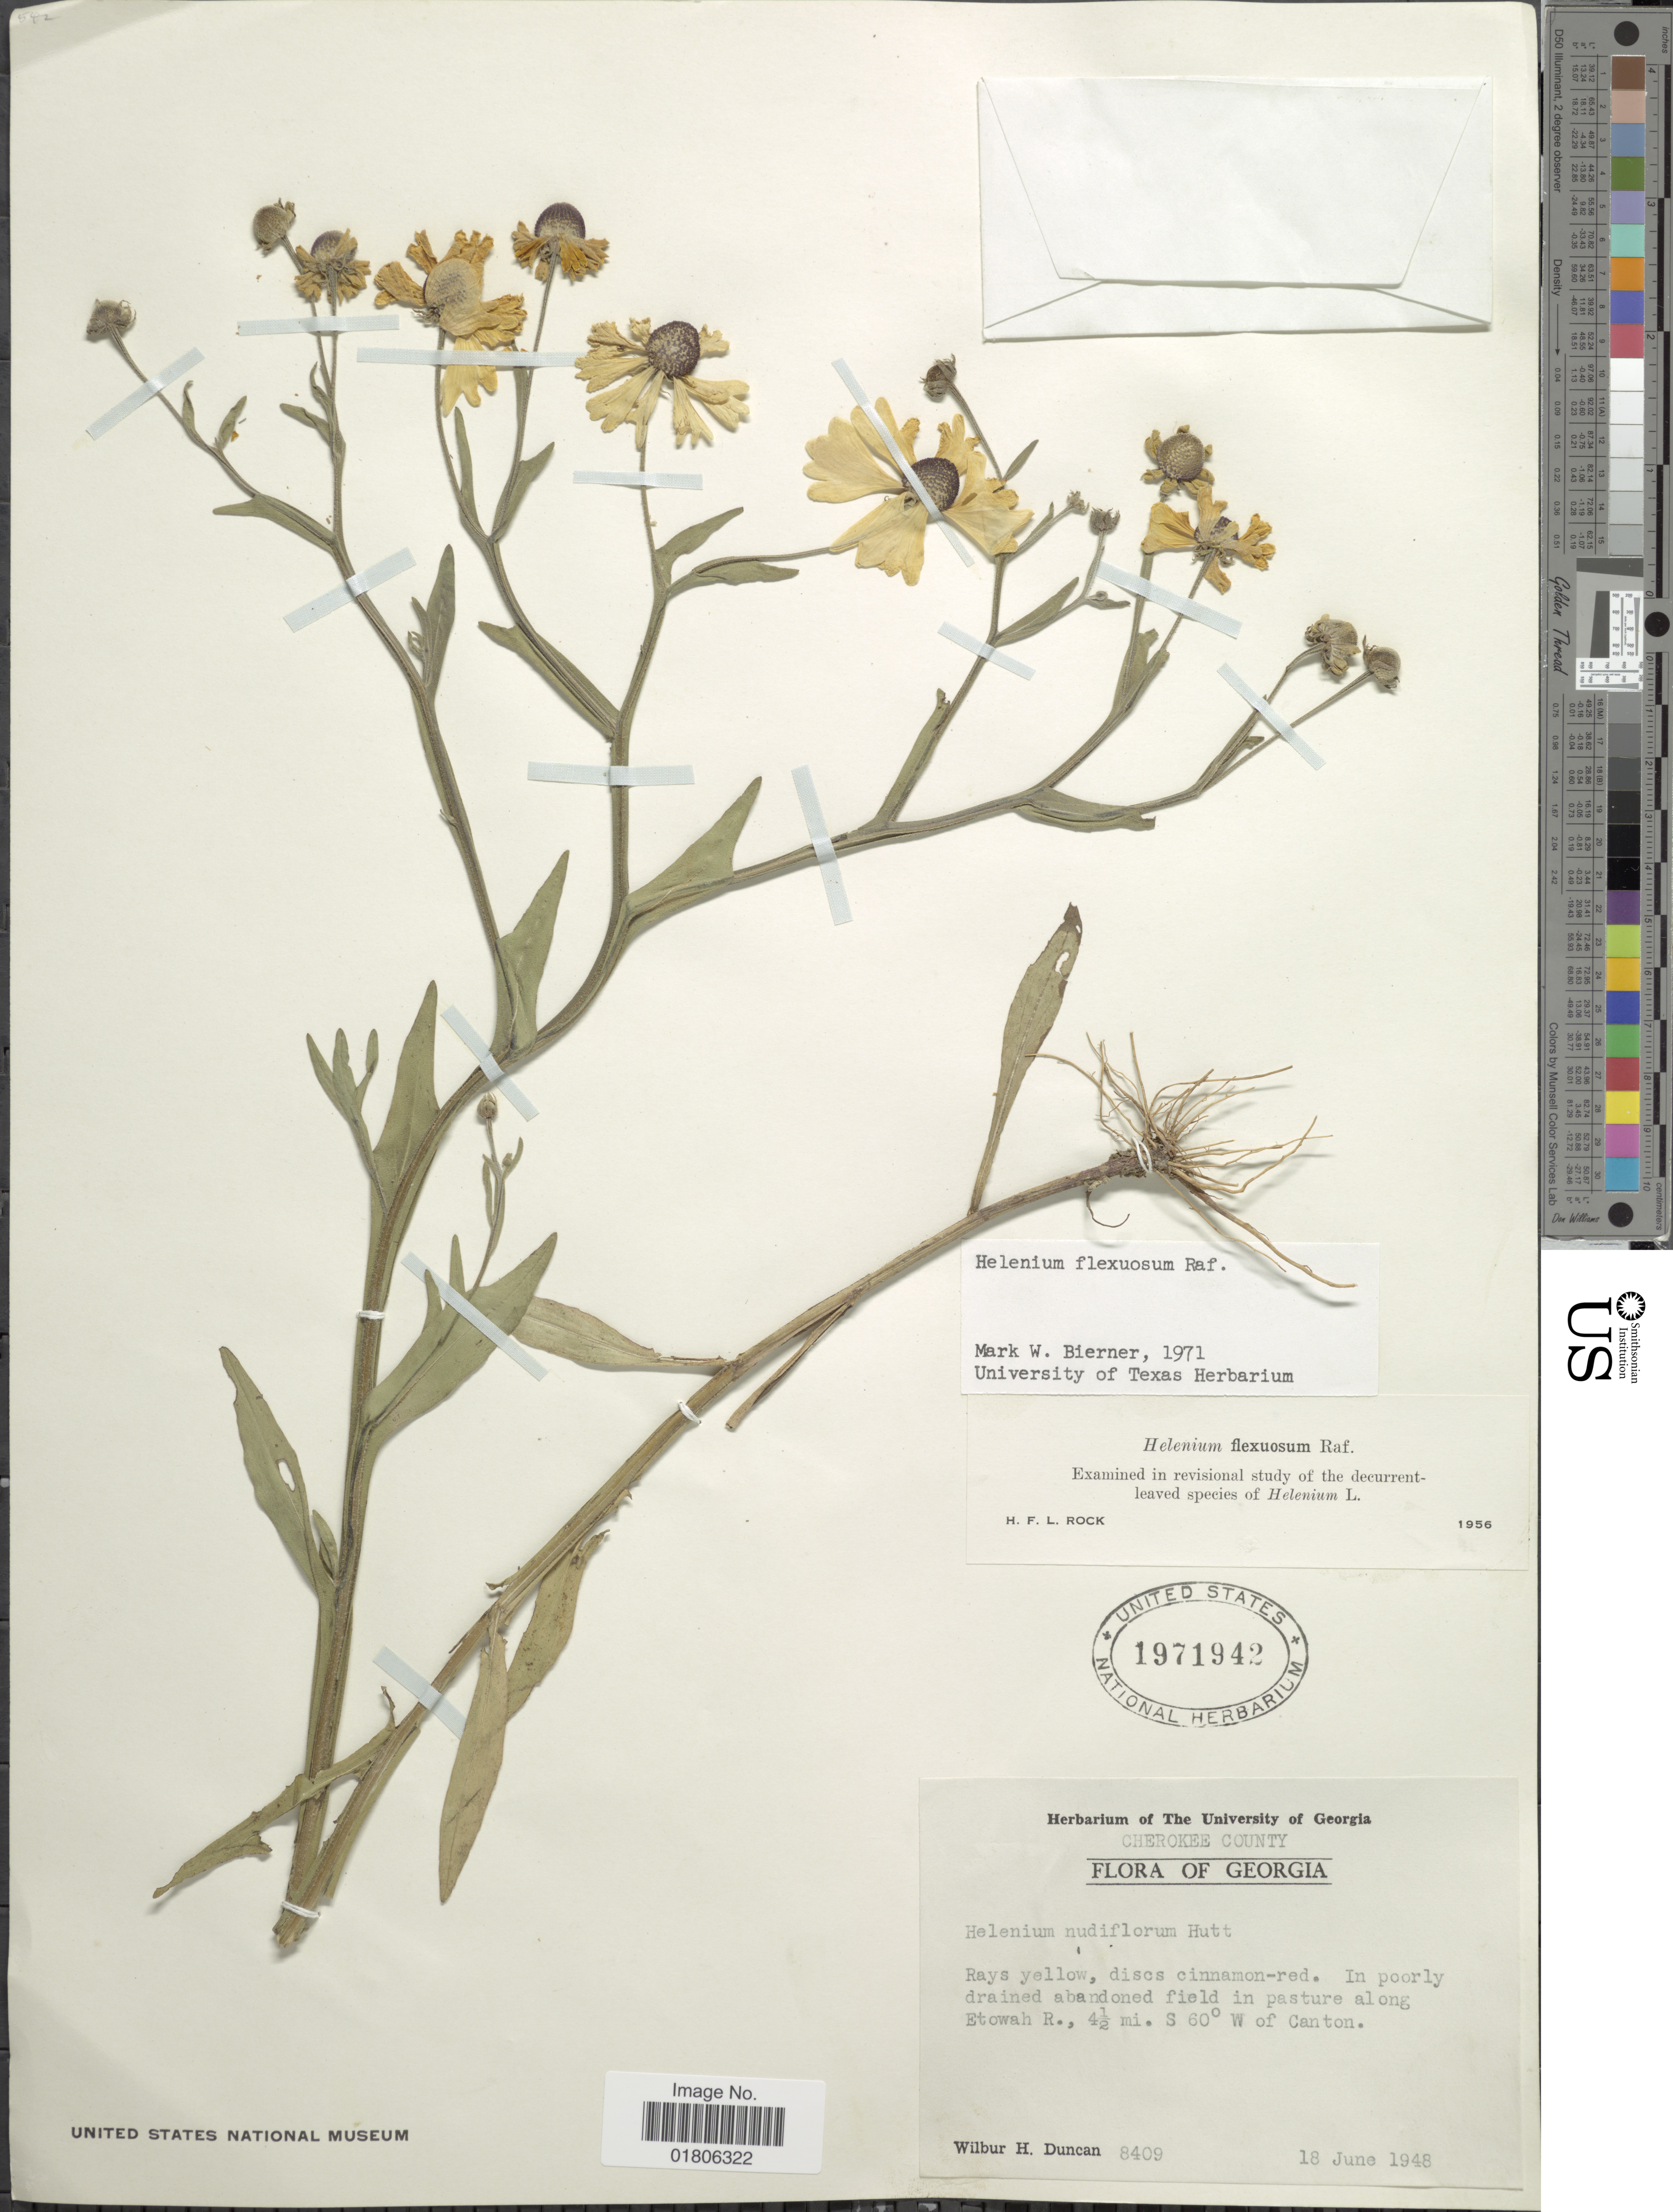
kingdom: Plantae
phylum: Tracheophyta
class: Magnoliopsida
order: Asterales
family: Asteraceae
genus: Helenium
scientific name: Helenium flexuosum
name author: Raf.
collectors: W. H. Duncan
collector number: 8409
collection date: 1948-06-18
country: United States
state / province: Georgia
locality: Cherokee County. Along Etowaah R., 4 1/2 mi. S 60º W of Canton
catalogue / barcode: US 1971942